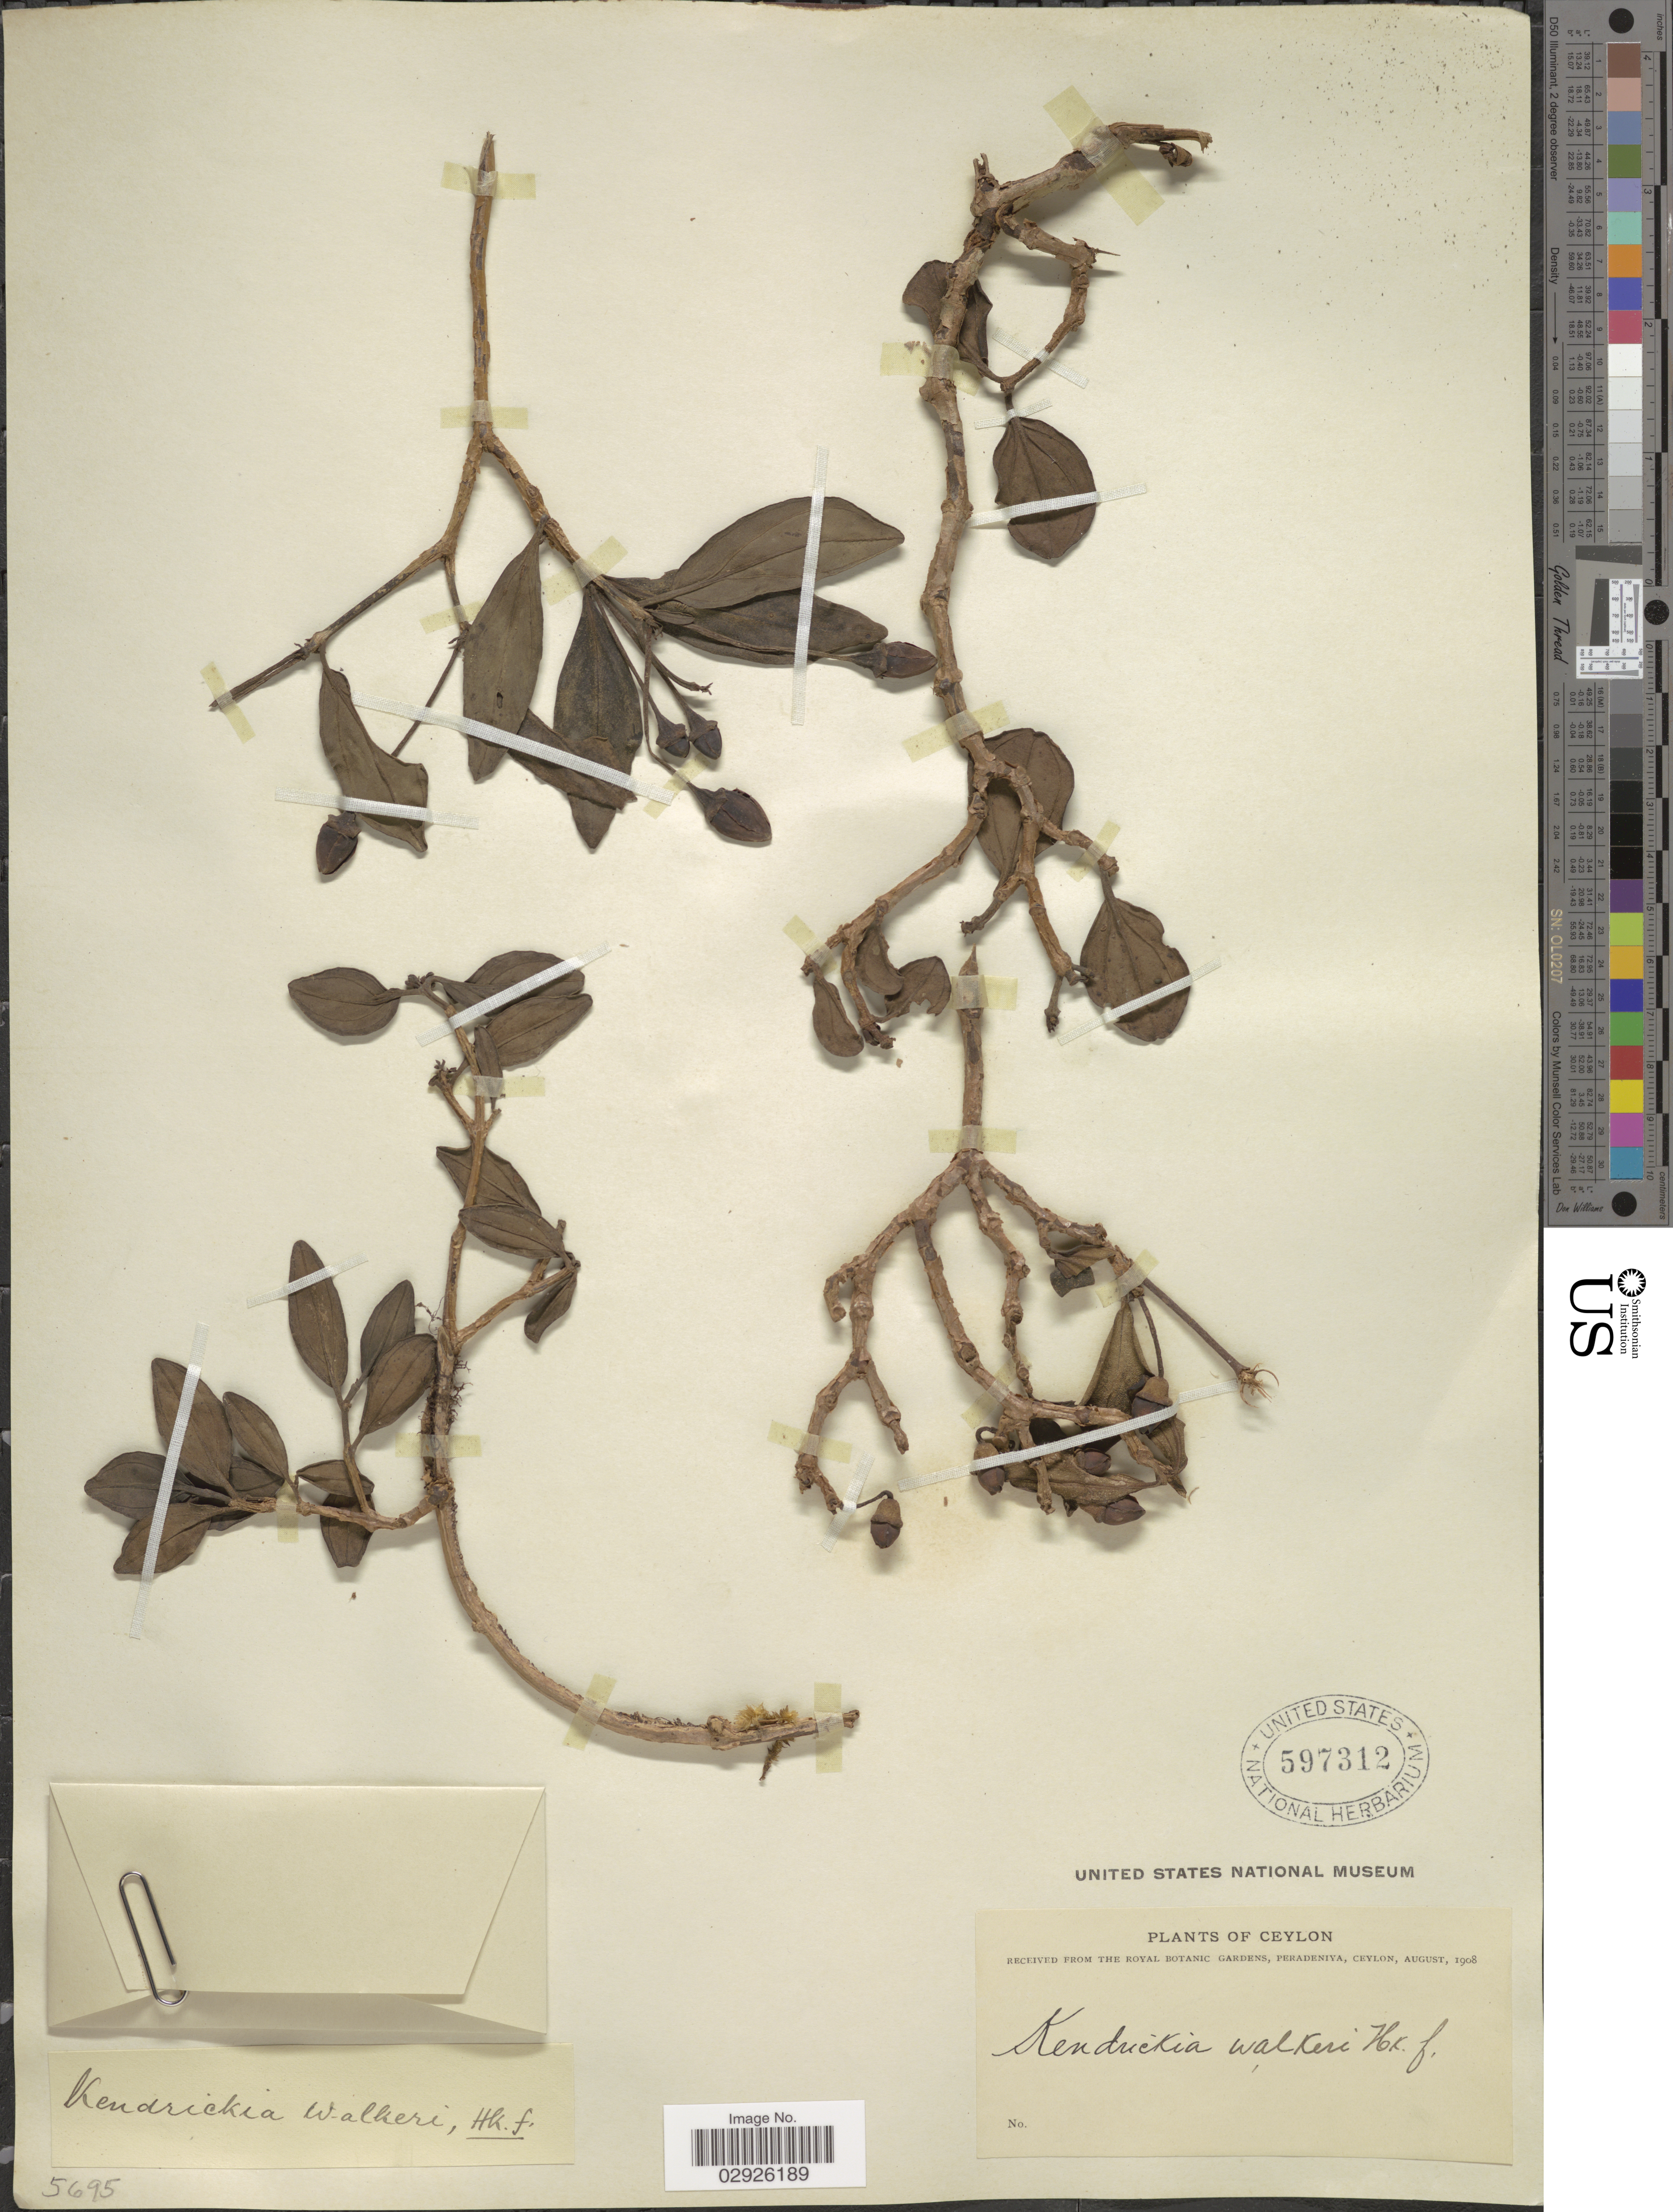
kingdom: Plantae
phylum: Tracheophyta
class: Magnoliopsida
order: Myrtales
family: Melastomataceae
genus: Kendrickia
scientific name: Kendrickia walkeri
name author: Hook. f.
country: Sri Lanka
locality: Ceylon.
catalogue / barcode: US 597312